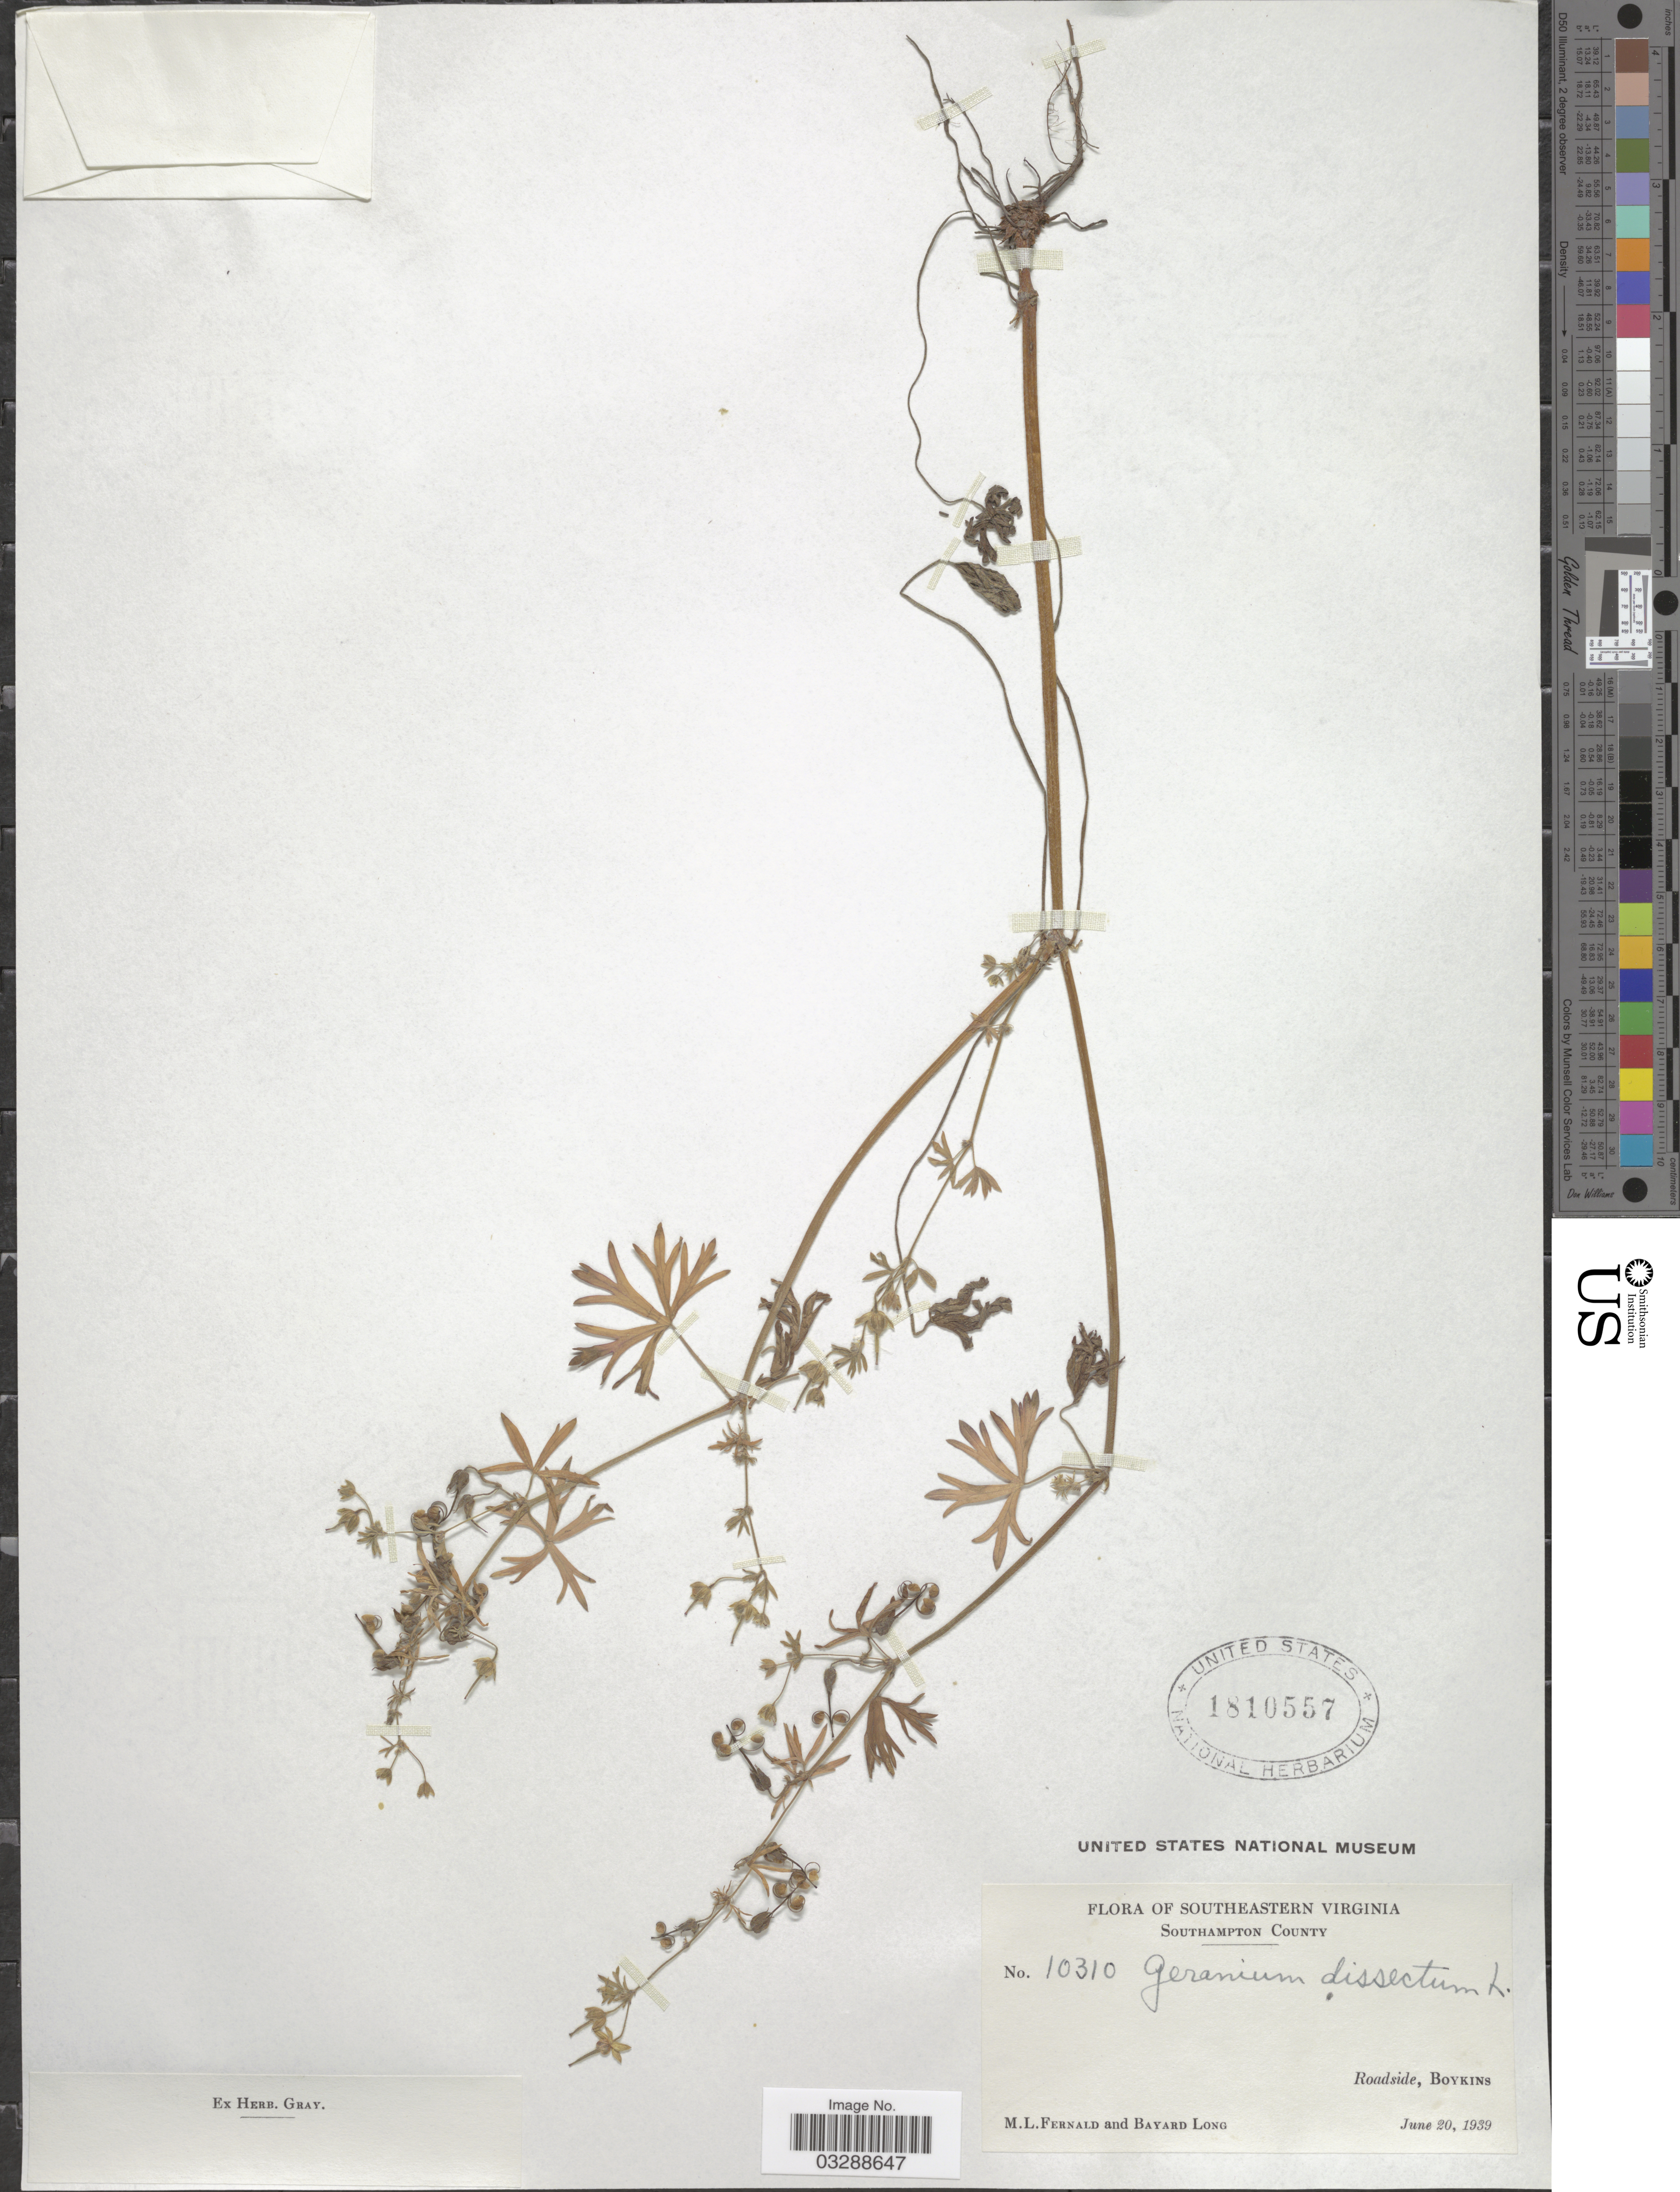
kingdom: Plantae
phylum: Tracheophyta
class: Magnoliopsida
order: Geraniales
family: Geraniaceae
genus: Geranium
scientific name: Geranium dissectum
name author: L.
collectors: M. L. Fernald & B. Long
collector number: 10310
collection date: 1939-06-20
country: United States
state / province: Virginia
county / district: Southampton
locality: Southeastern Virginia, Southampton County, Roadside, Boykins.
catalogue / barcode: US 1810557